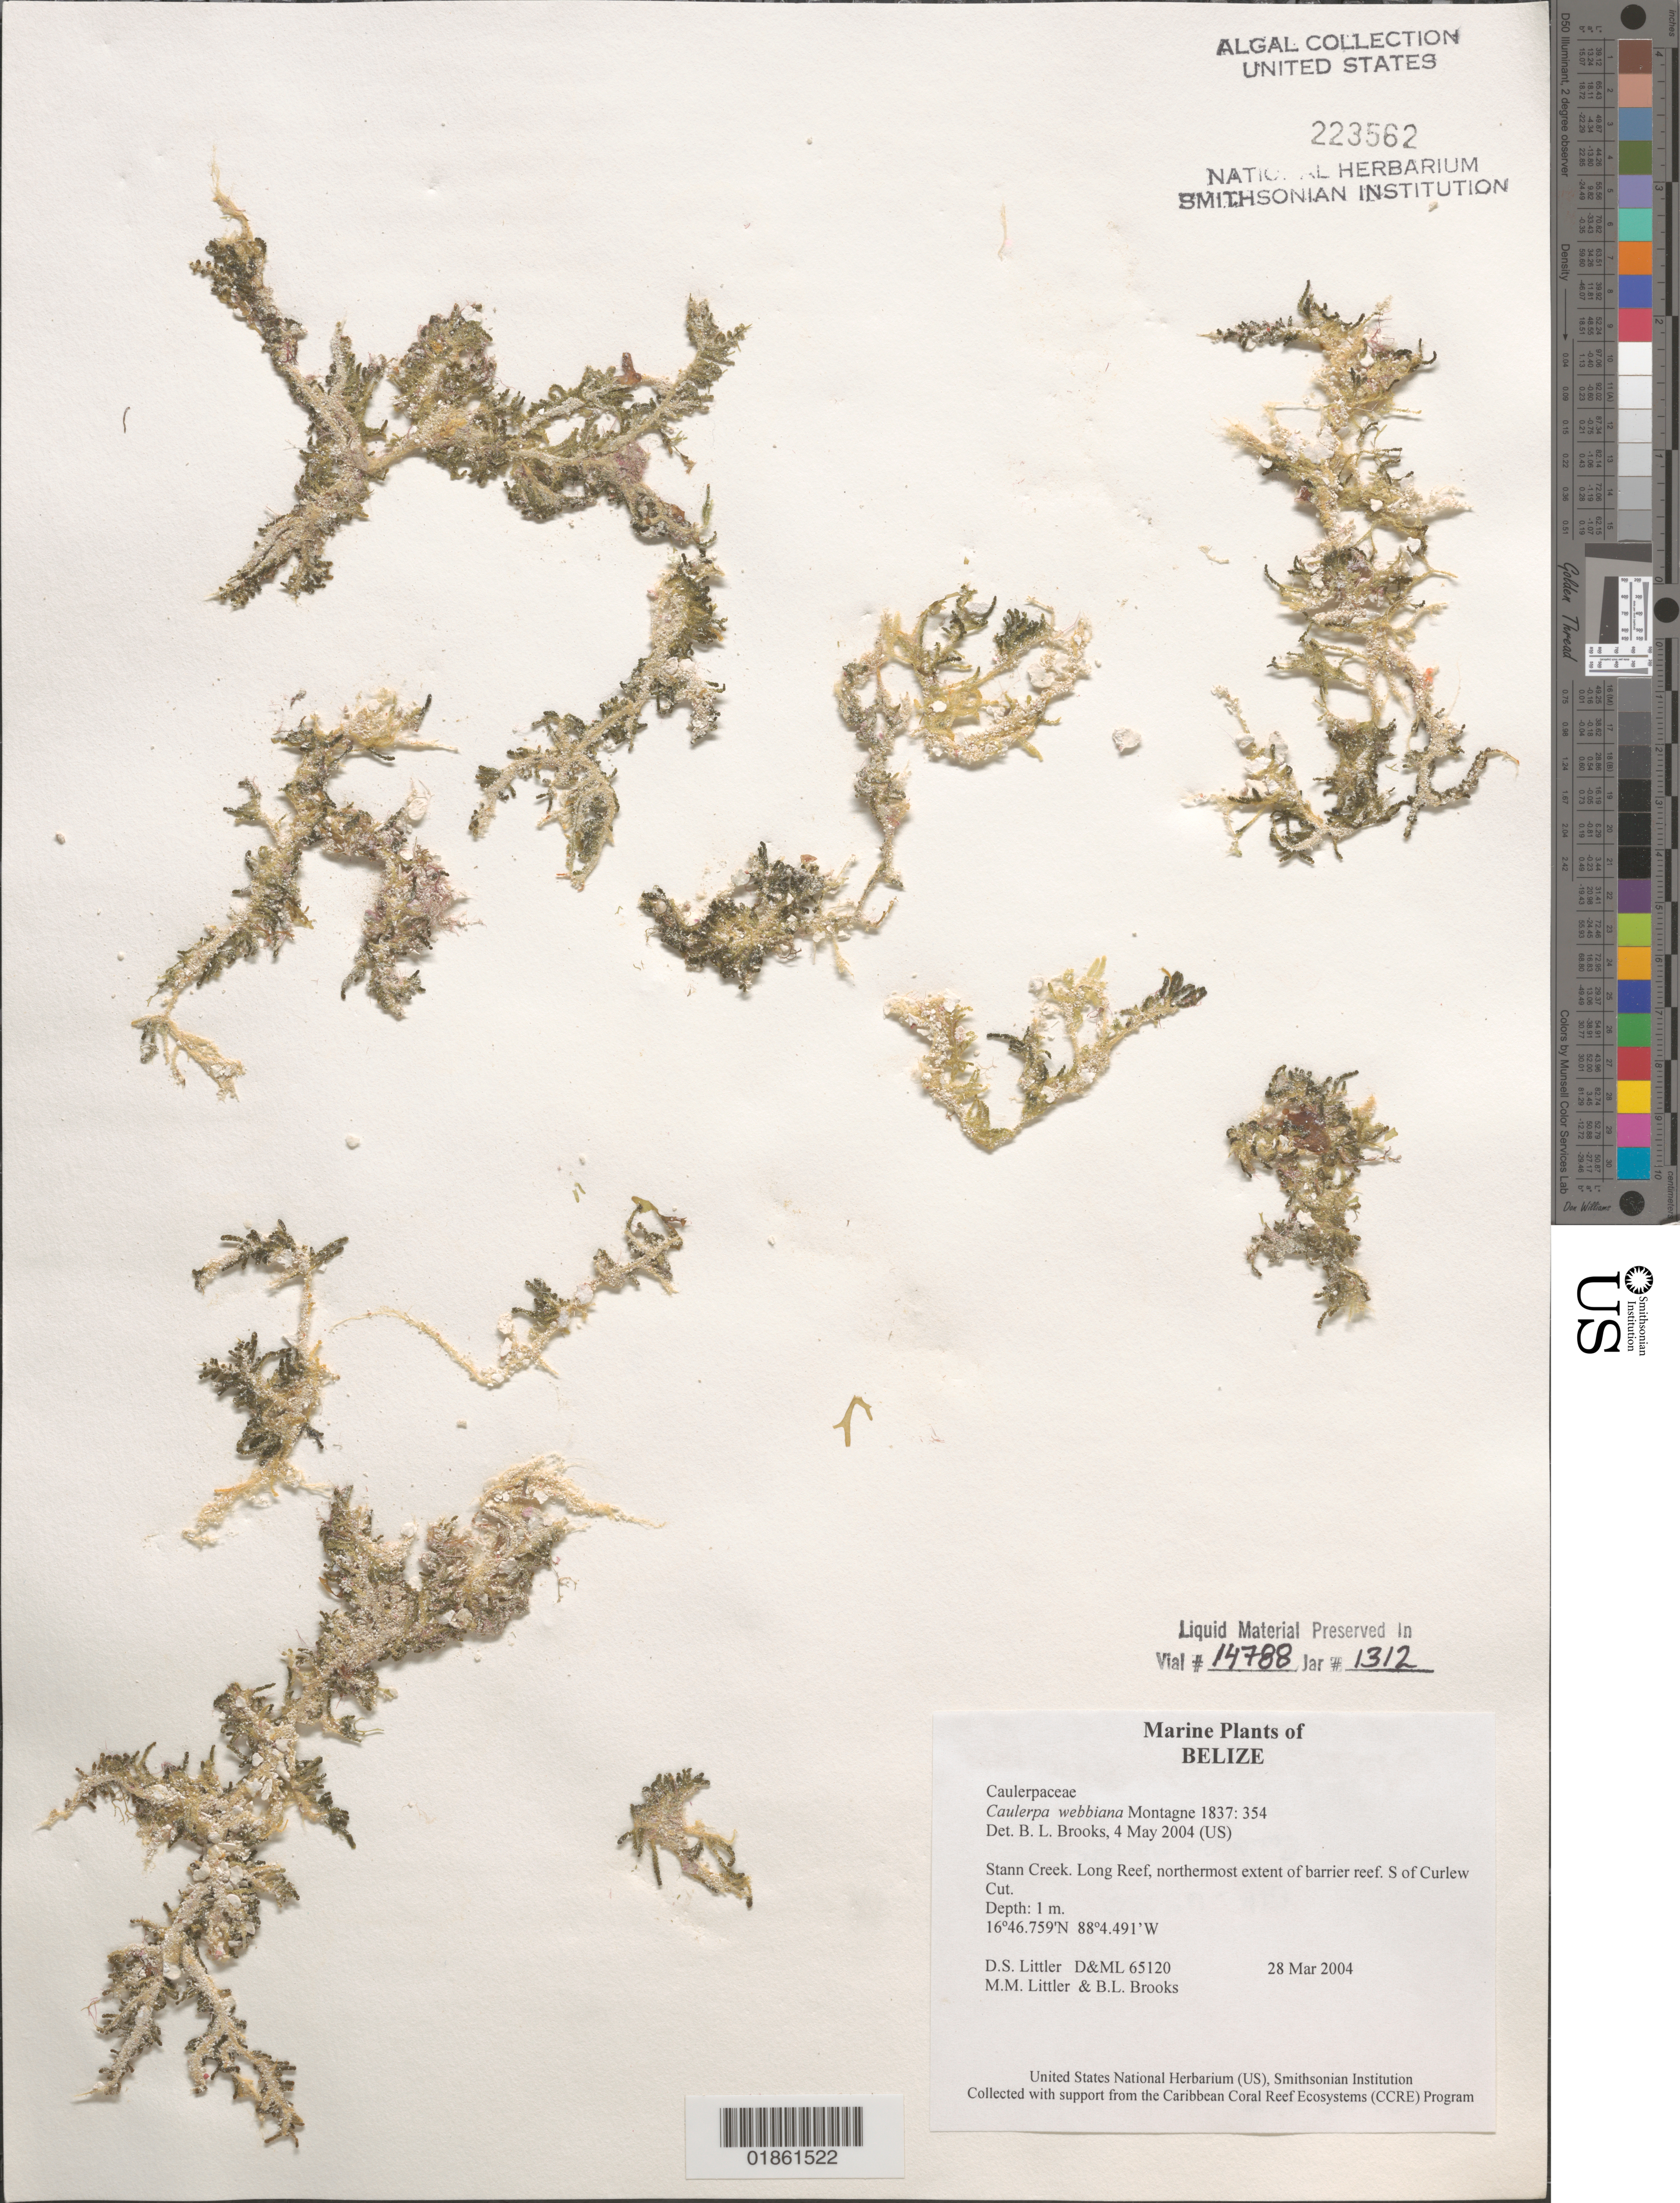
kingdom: Plantae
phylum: Chlorophyta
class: Ulvophyceae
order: Bryopsidales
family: Caulerpaceae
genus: Caulerpa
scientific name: Caulerpa elongata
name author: Weber Bosse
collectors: M. M. Littler, D. S. Littler & B. Brooks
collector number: D&ML 65120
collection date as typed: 01 Apr 2004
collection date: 2004-04-01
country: Belize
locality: Site just south of Curlew Cut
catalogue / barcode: US 223562